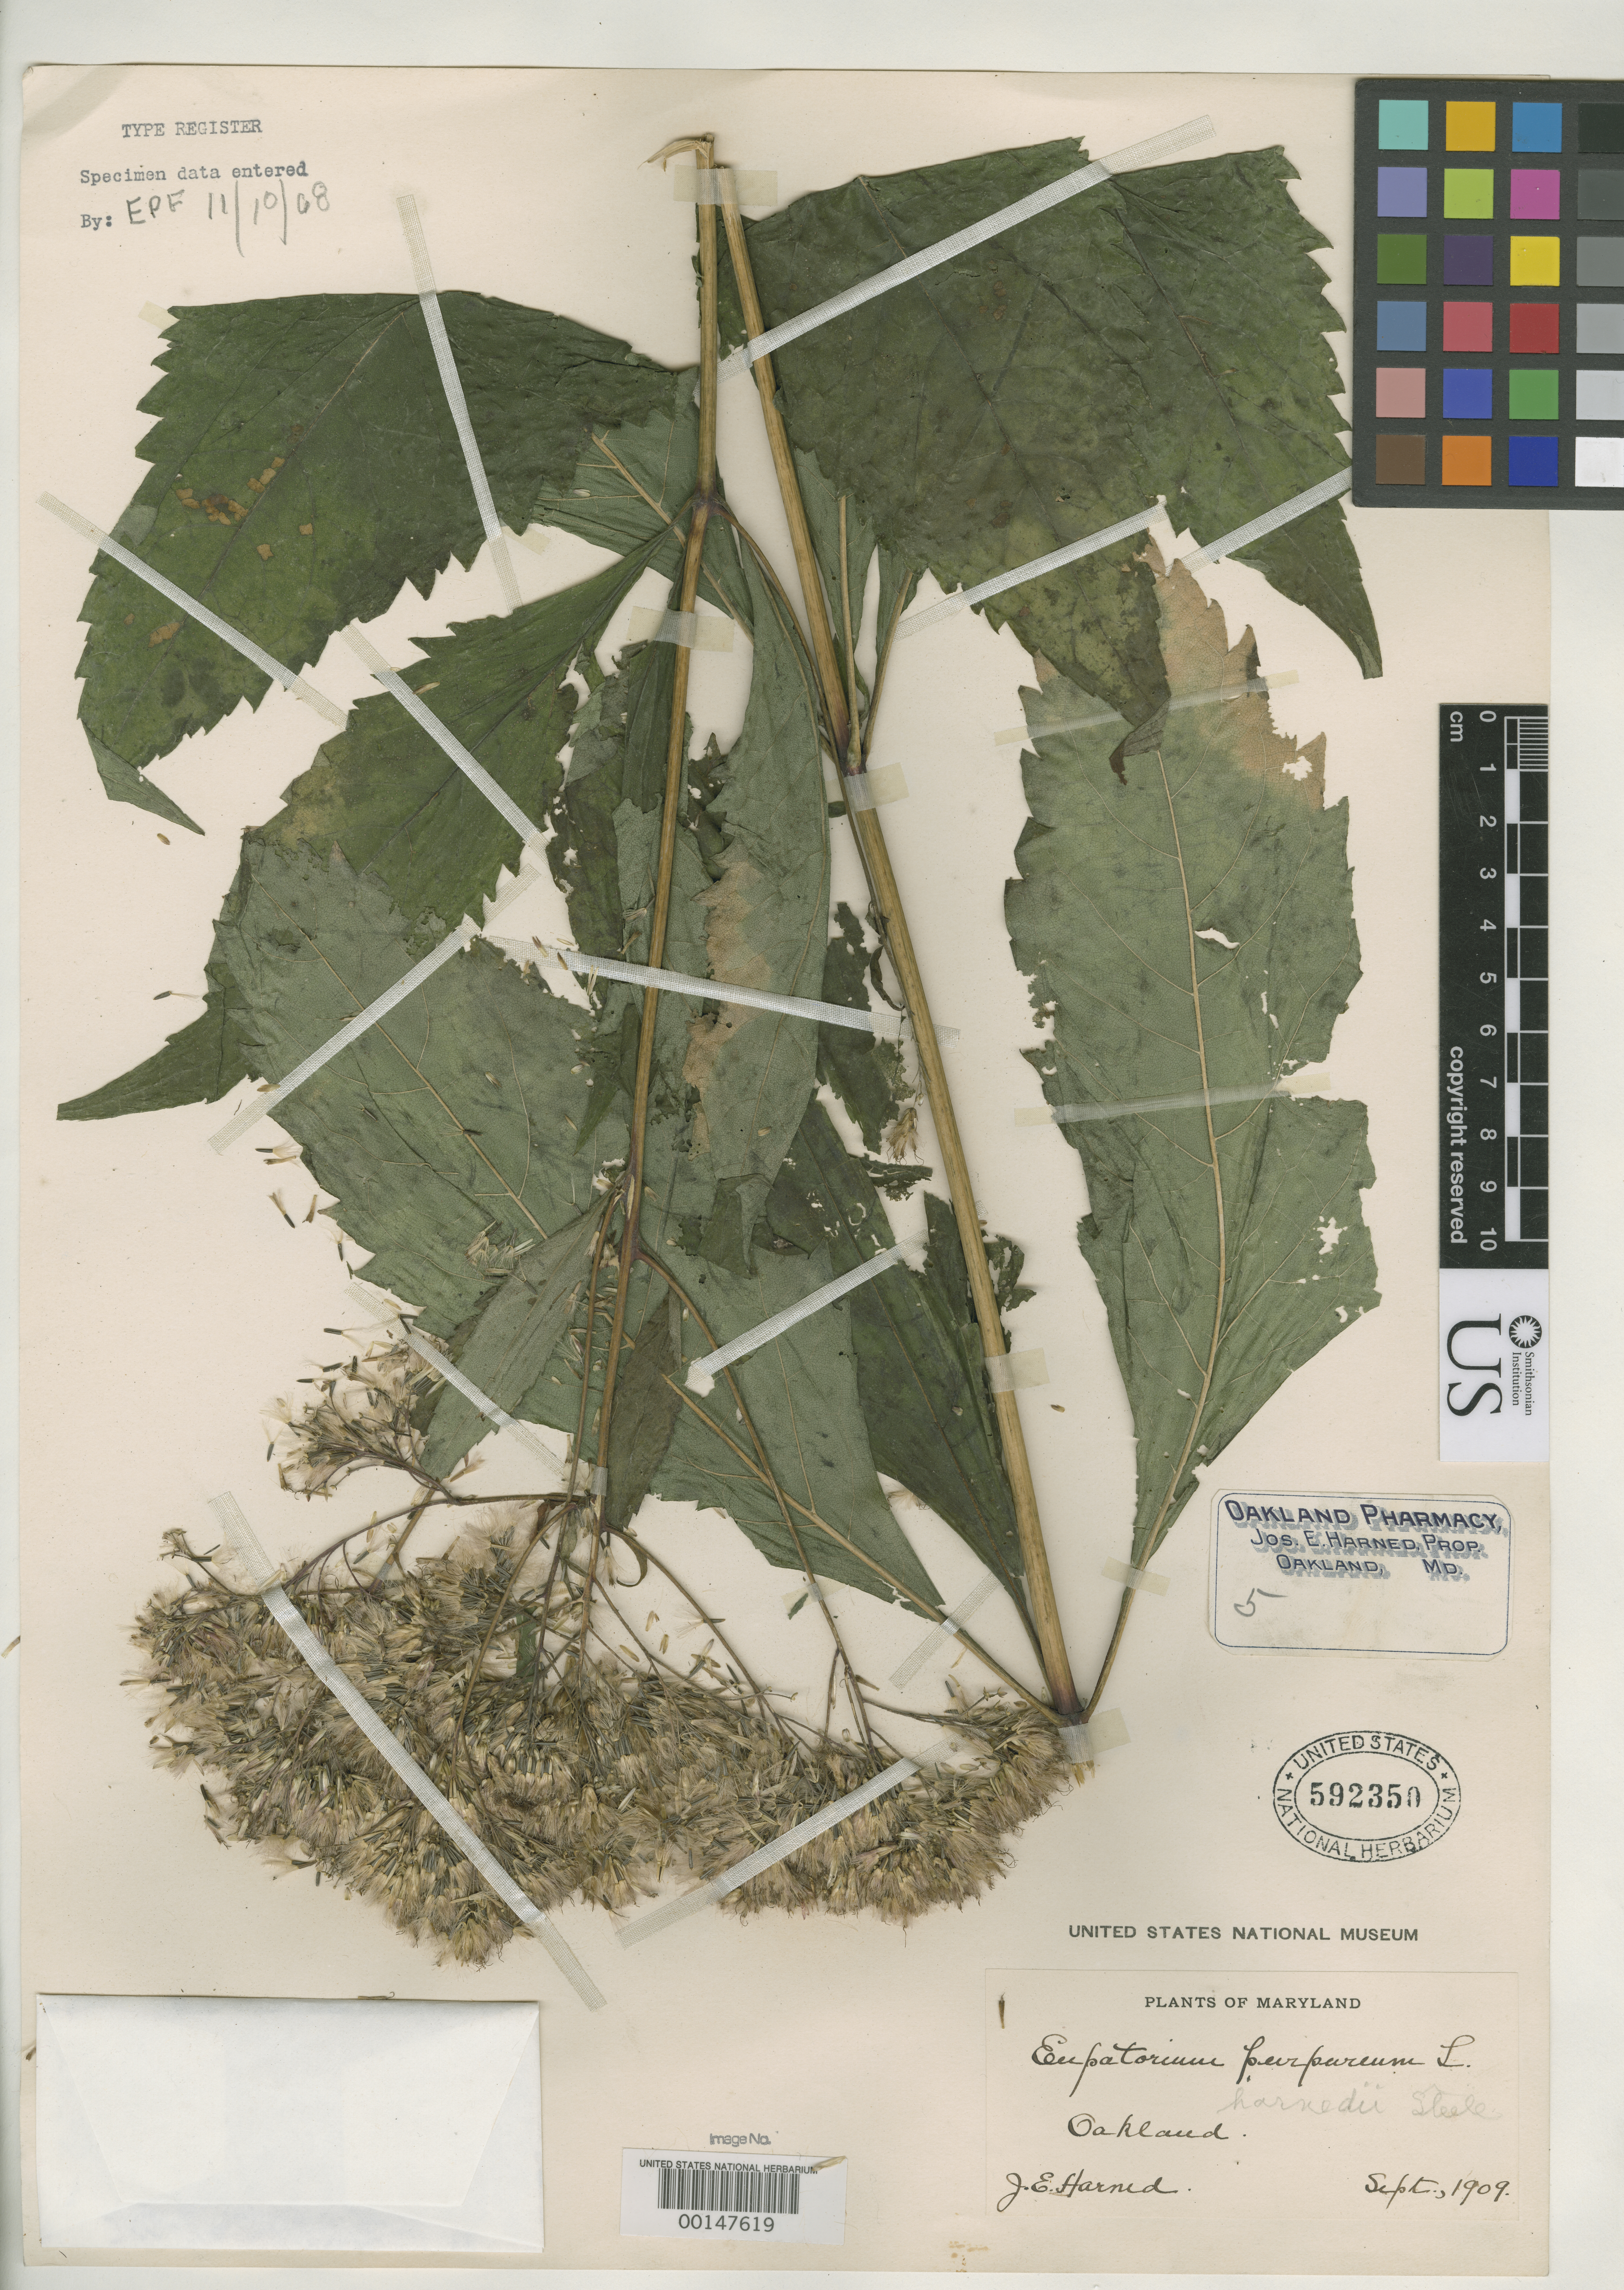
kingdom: Plantae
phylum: Tracheophyta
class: Magnoliopsida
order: Asterales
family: Asteraceae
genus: Eupatorium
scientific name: Eupatorium harnedii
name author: E.S. Steele in Harned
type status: Type Collection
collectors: J. Harned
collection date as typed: Sep 1909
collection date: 1909-09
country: United States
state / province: Maryland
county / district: Garrett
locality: Oakland.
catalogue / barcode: US 592350